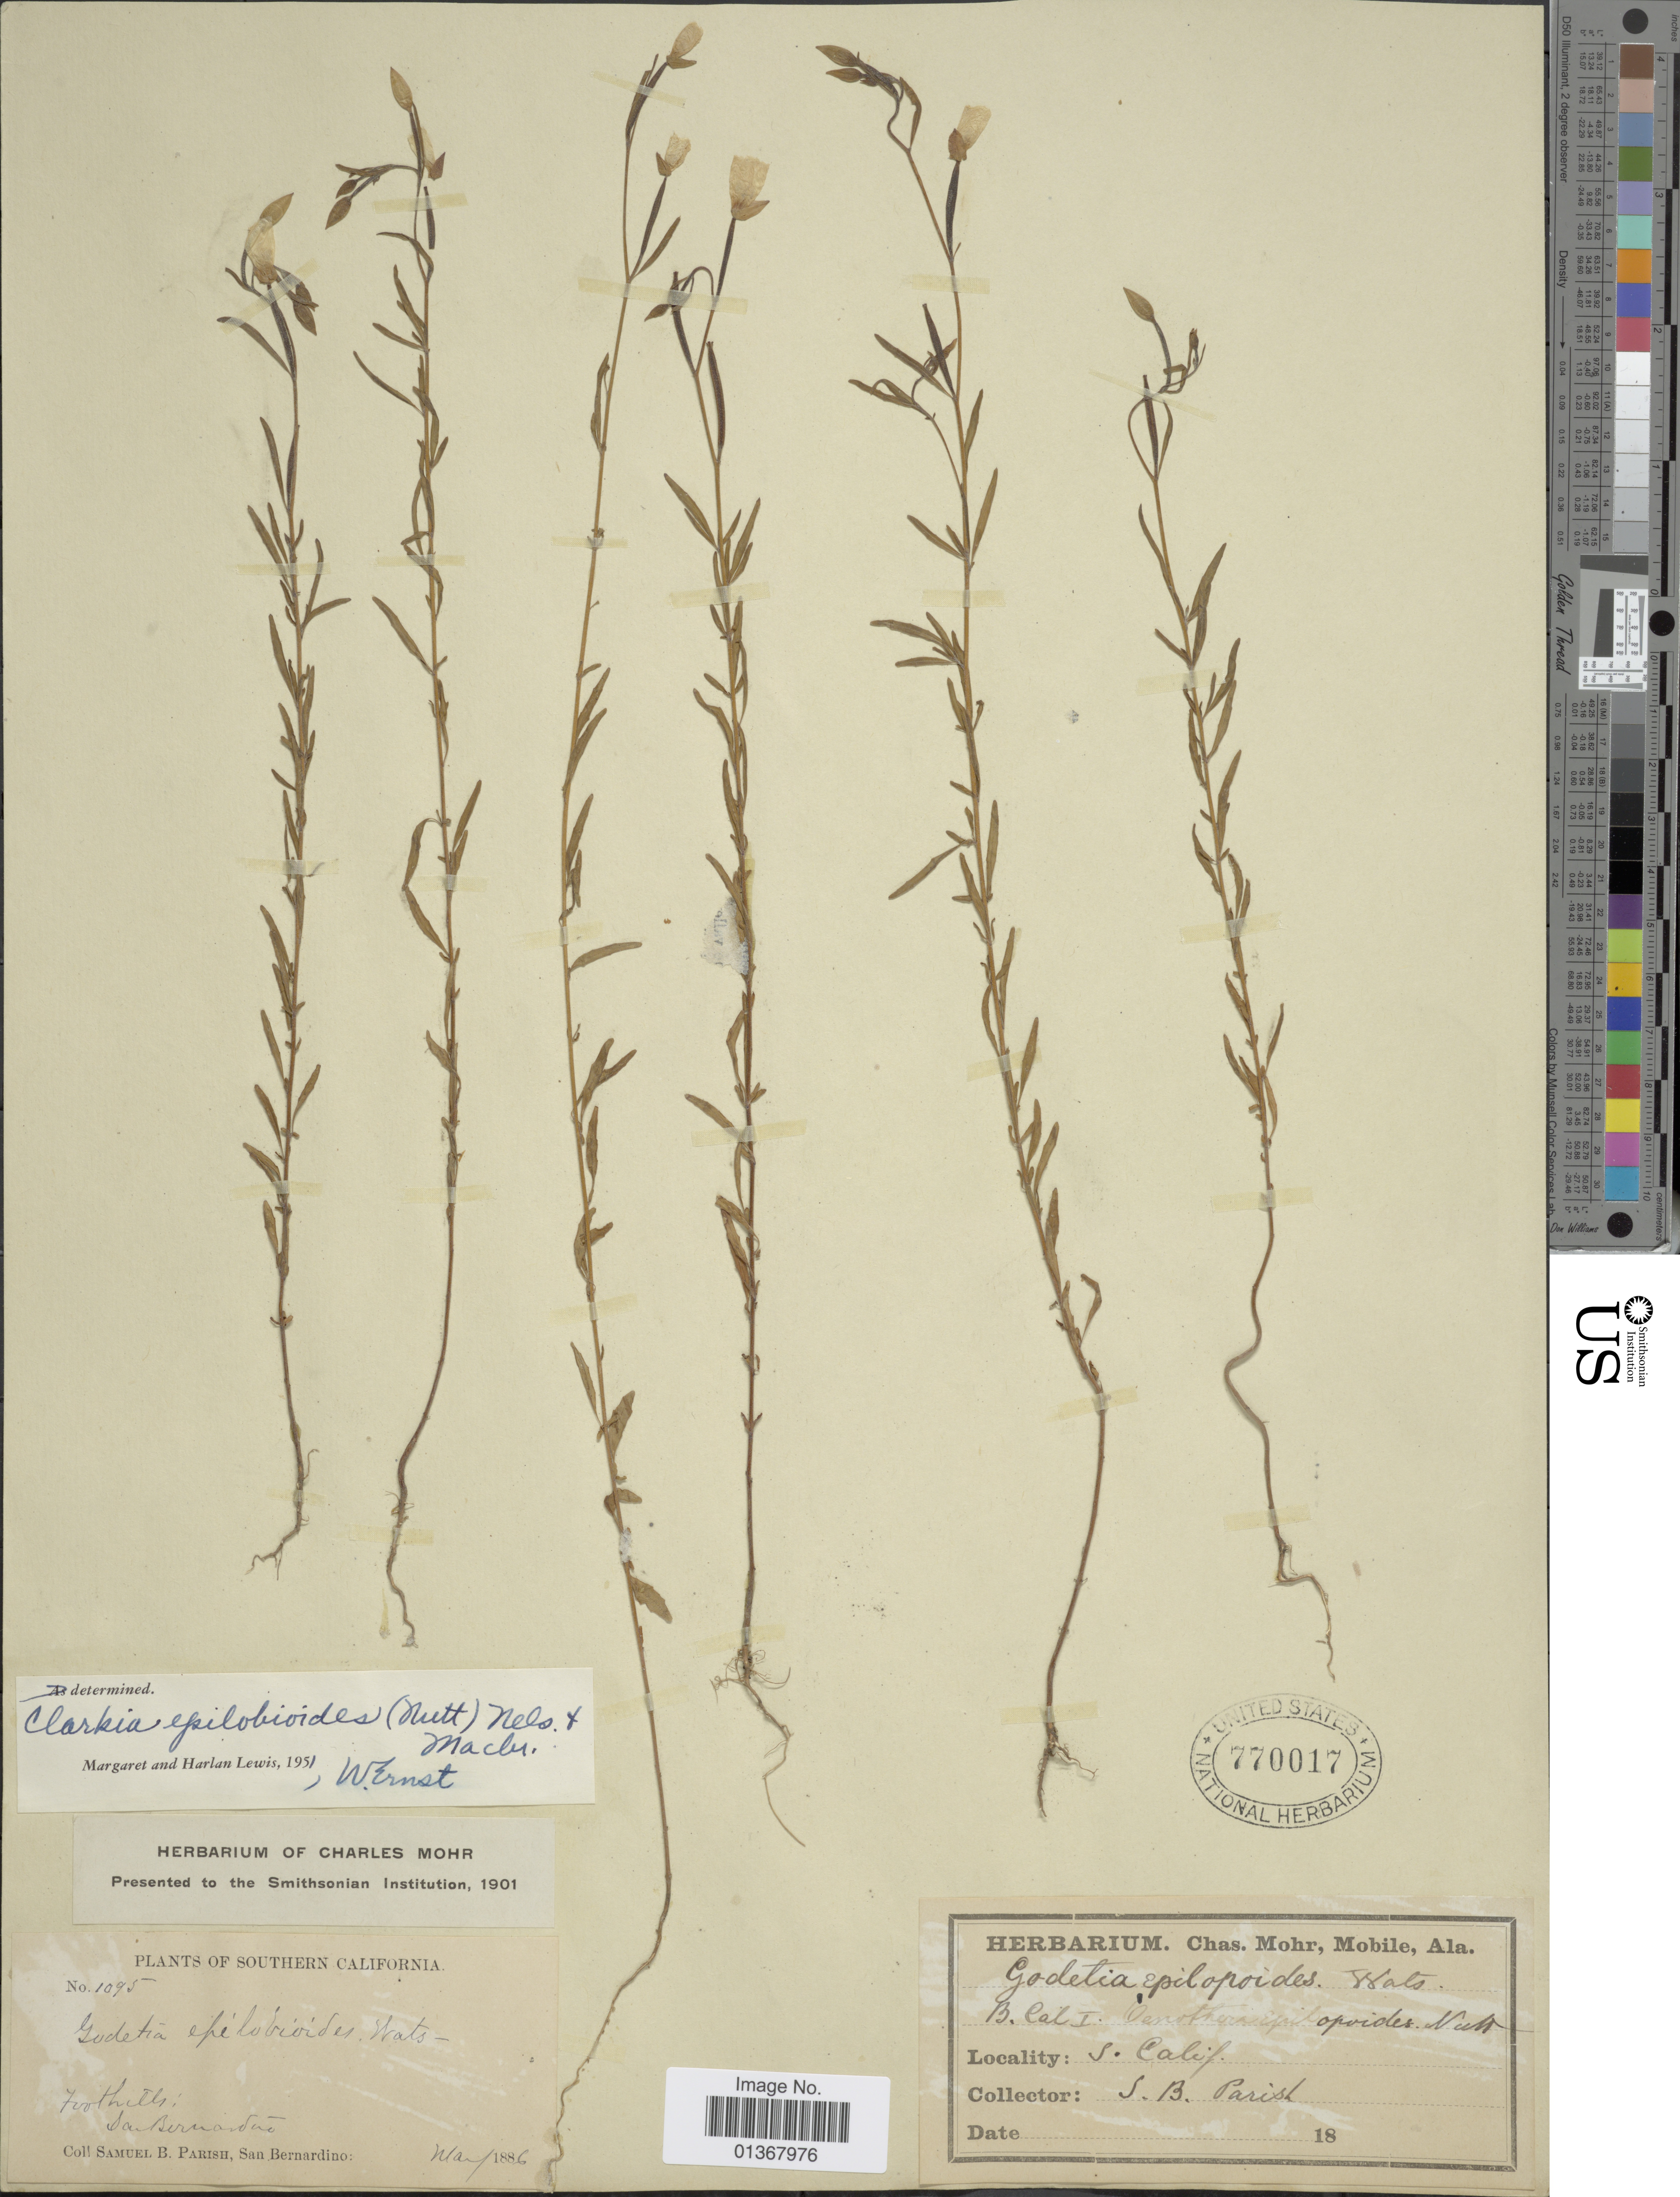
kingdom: Plantae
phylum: Tracheophyta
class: Magnoliopsida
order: Myrtales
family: Onagraceae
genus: Clarkia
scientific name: Clarkia epilobioides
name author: (Nutt. ex Torr. & A. Gray) A. Nelson & J.F. Macbr.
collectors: S. B. Parish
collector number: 1095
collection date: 1886-03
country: United States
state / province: California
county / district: San Bernardino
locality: Southern California, Foothills: San Bernardino.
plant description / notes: No precise locality correction needed.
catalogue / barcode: US 770017